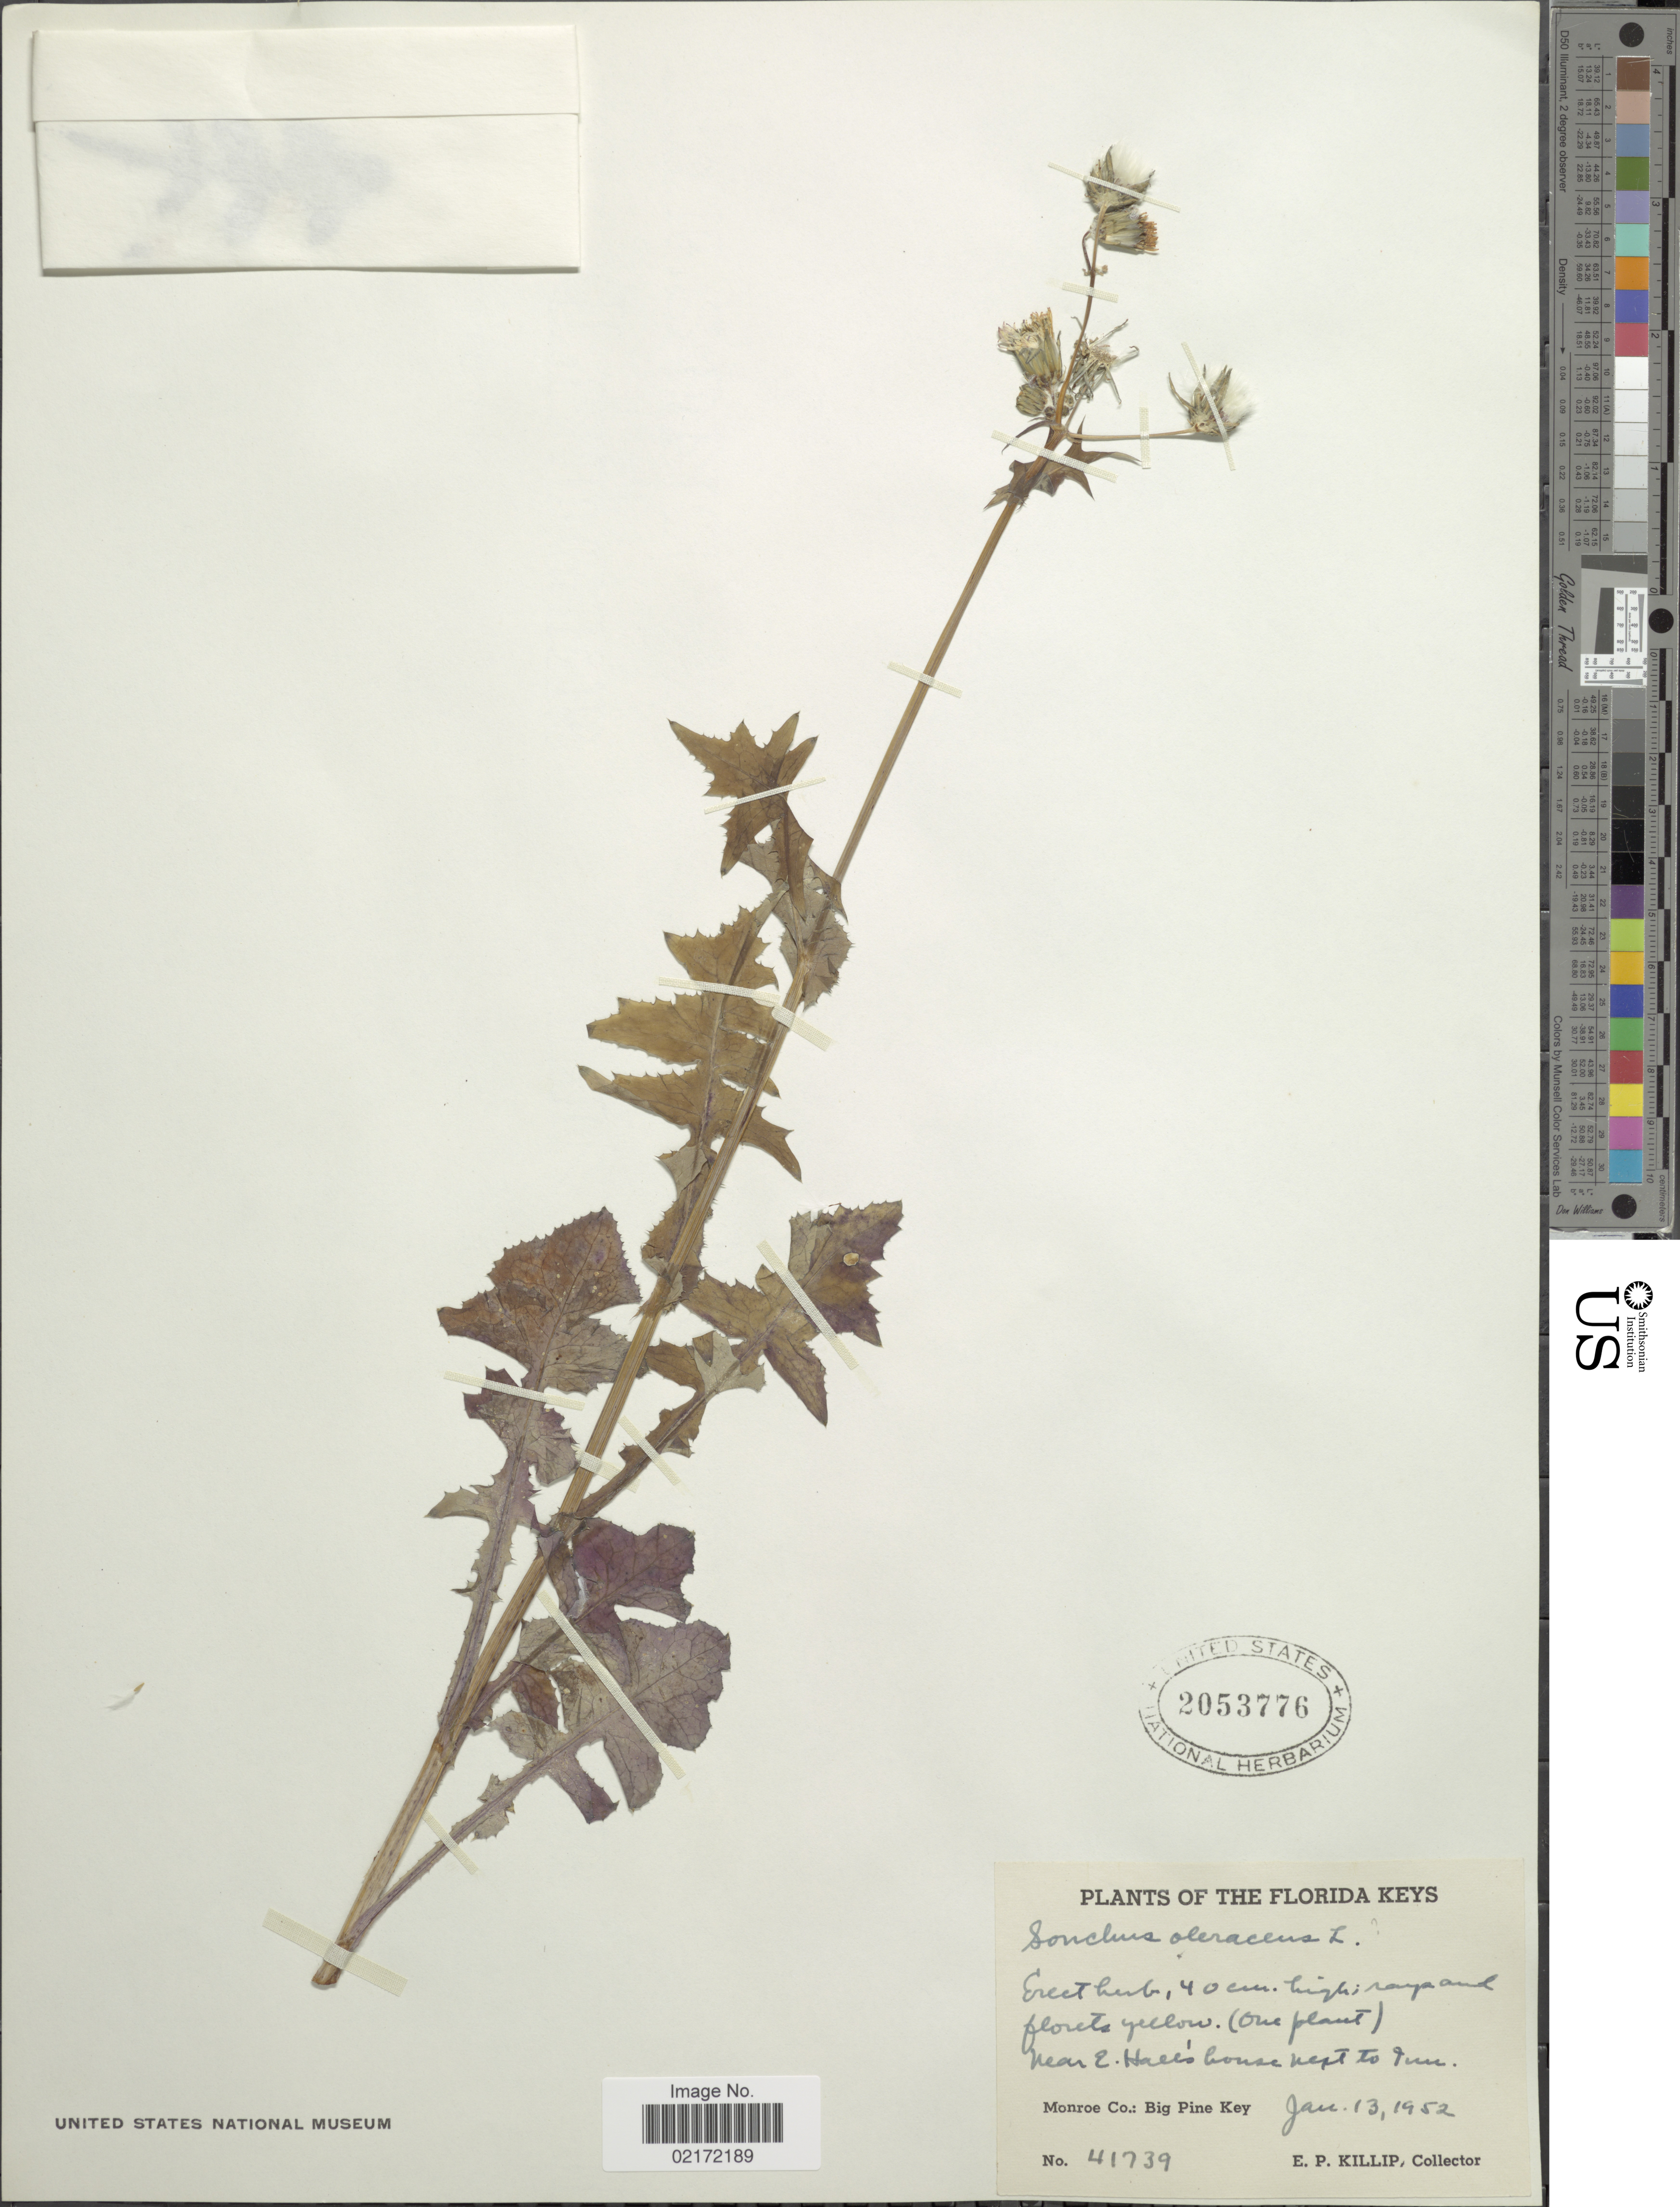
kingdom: Plantae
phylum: Tracheophyta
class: Magnoliopsida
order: Asterales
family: Asteraceae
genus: Sonchus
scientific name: Sonchus oleraceus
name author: L.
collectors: E. P. Killip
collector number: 41739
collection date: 1952-01-13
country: United States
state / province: Florida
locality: Florida Keys. Near E. Hall's house west to Inn. Monroe Co.: Big Pine Key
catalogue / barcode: US 2053776